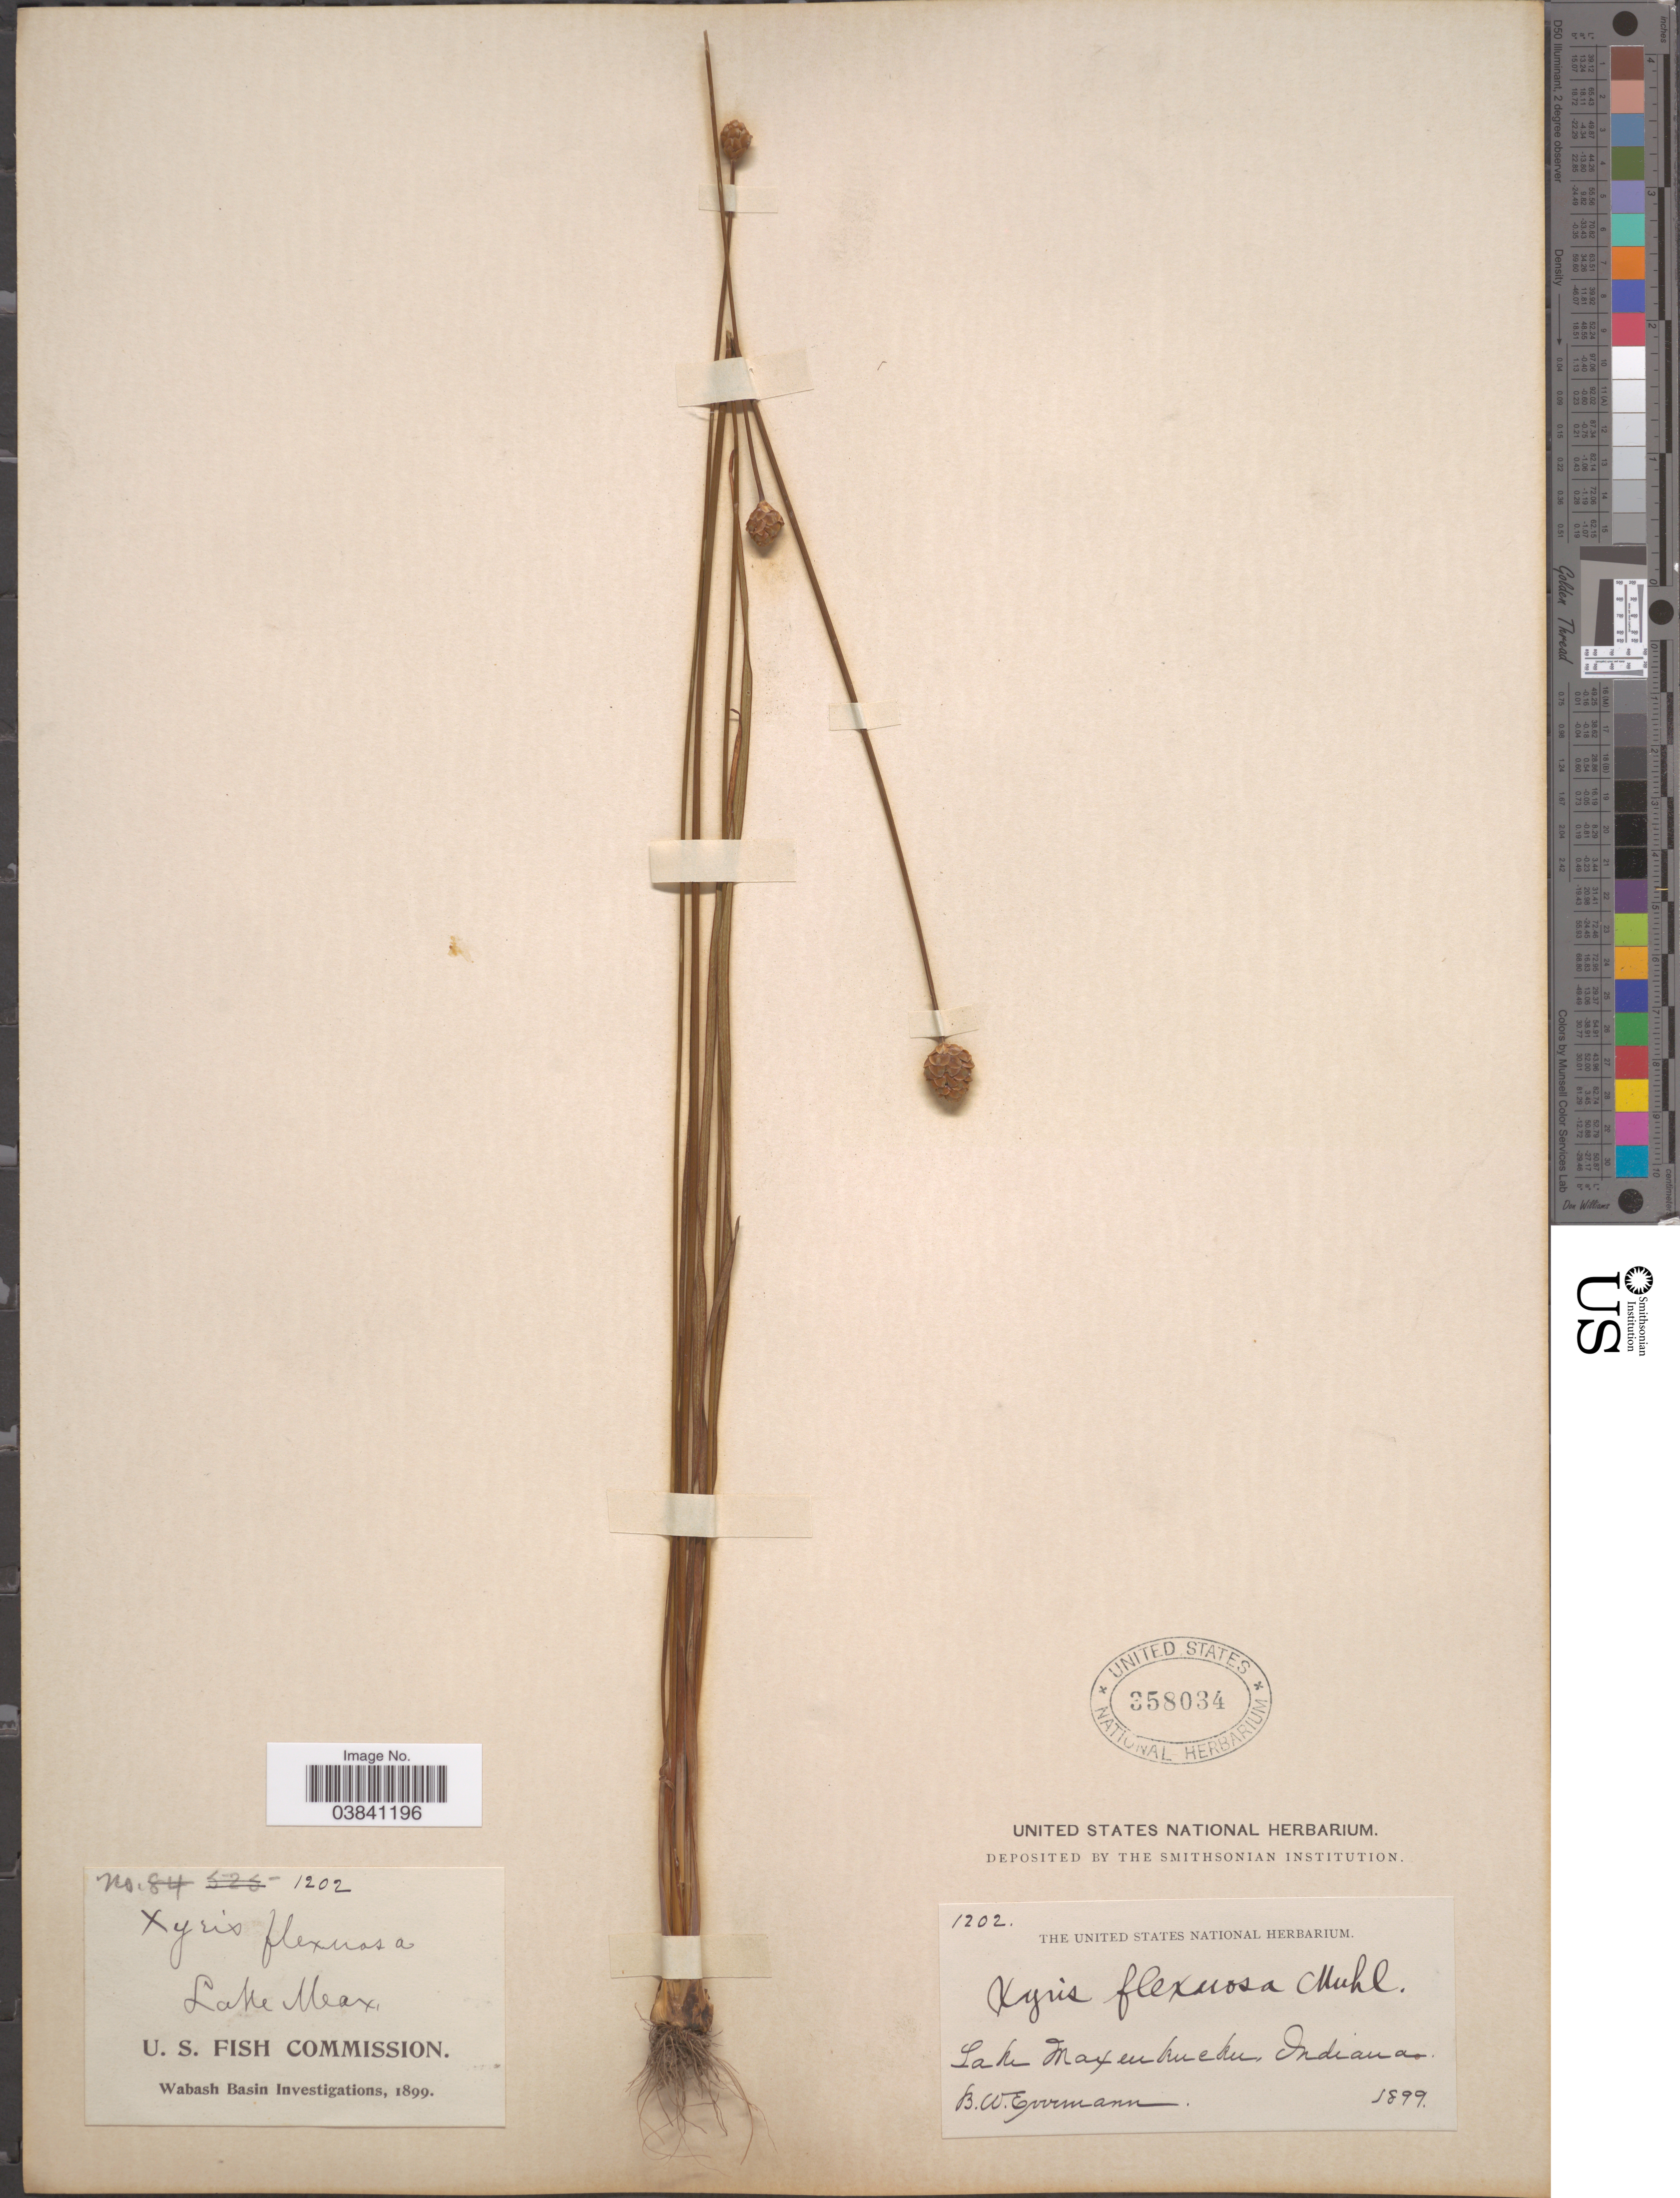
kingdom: Plantae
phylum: Tracheophyta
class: Liliopsida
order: Poales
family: Xyridaceae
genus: Xyris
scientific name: Xyris torta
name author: Sm.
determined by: Strong, Mark T., (BOT), Smithsonian Institution - National Museum of Natural History (UNITED STATES)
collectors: B. W. Evermann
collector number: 1202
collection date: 1899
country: United States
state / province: Indiana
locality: Lake Maxinkuckee.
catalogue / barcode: US 358034